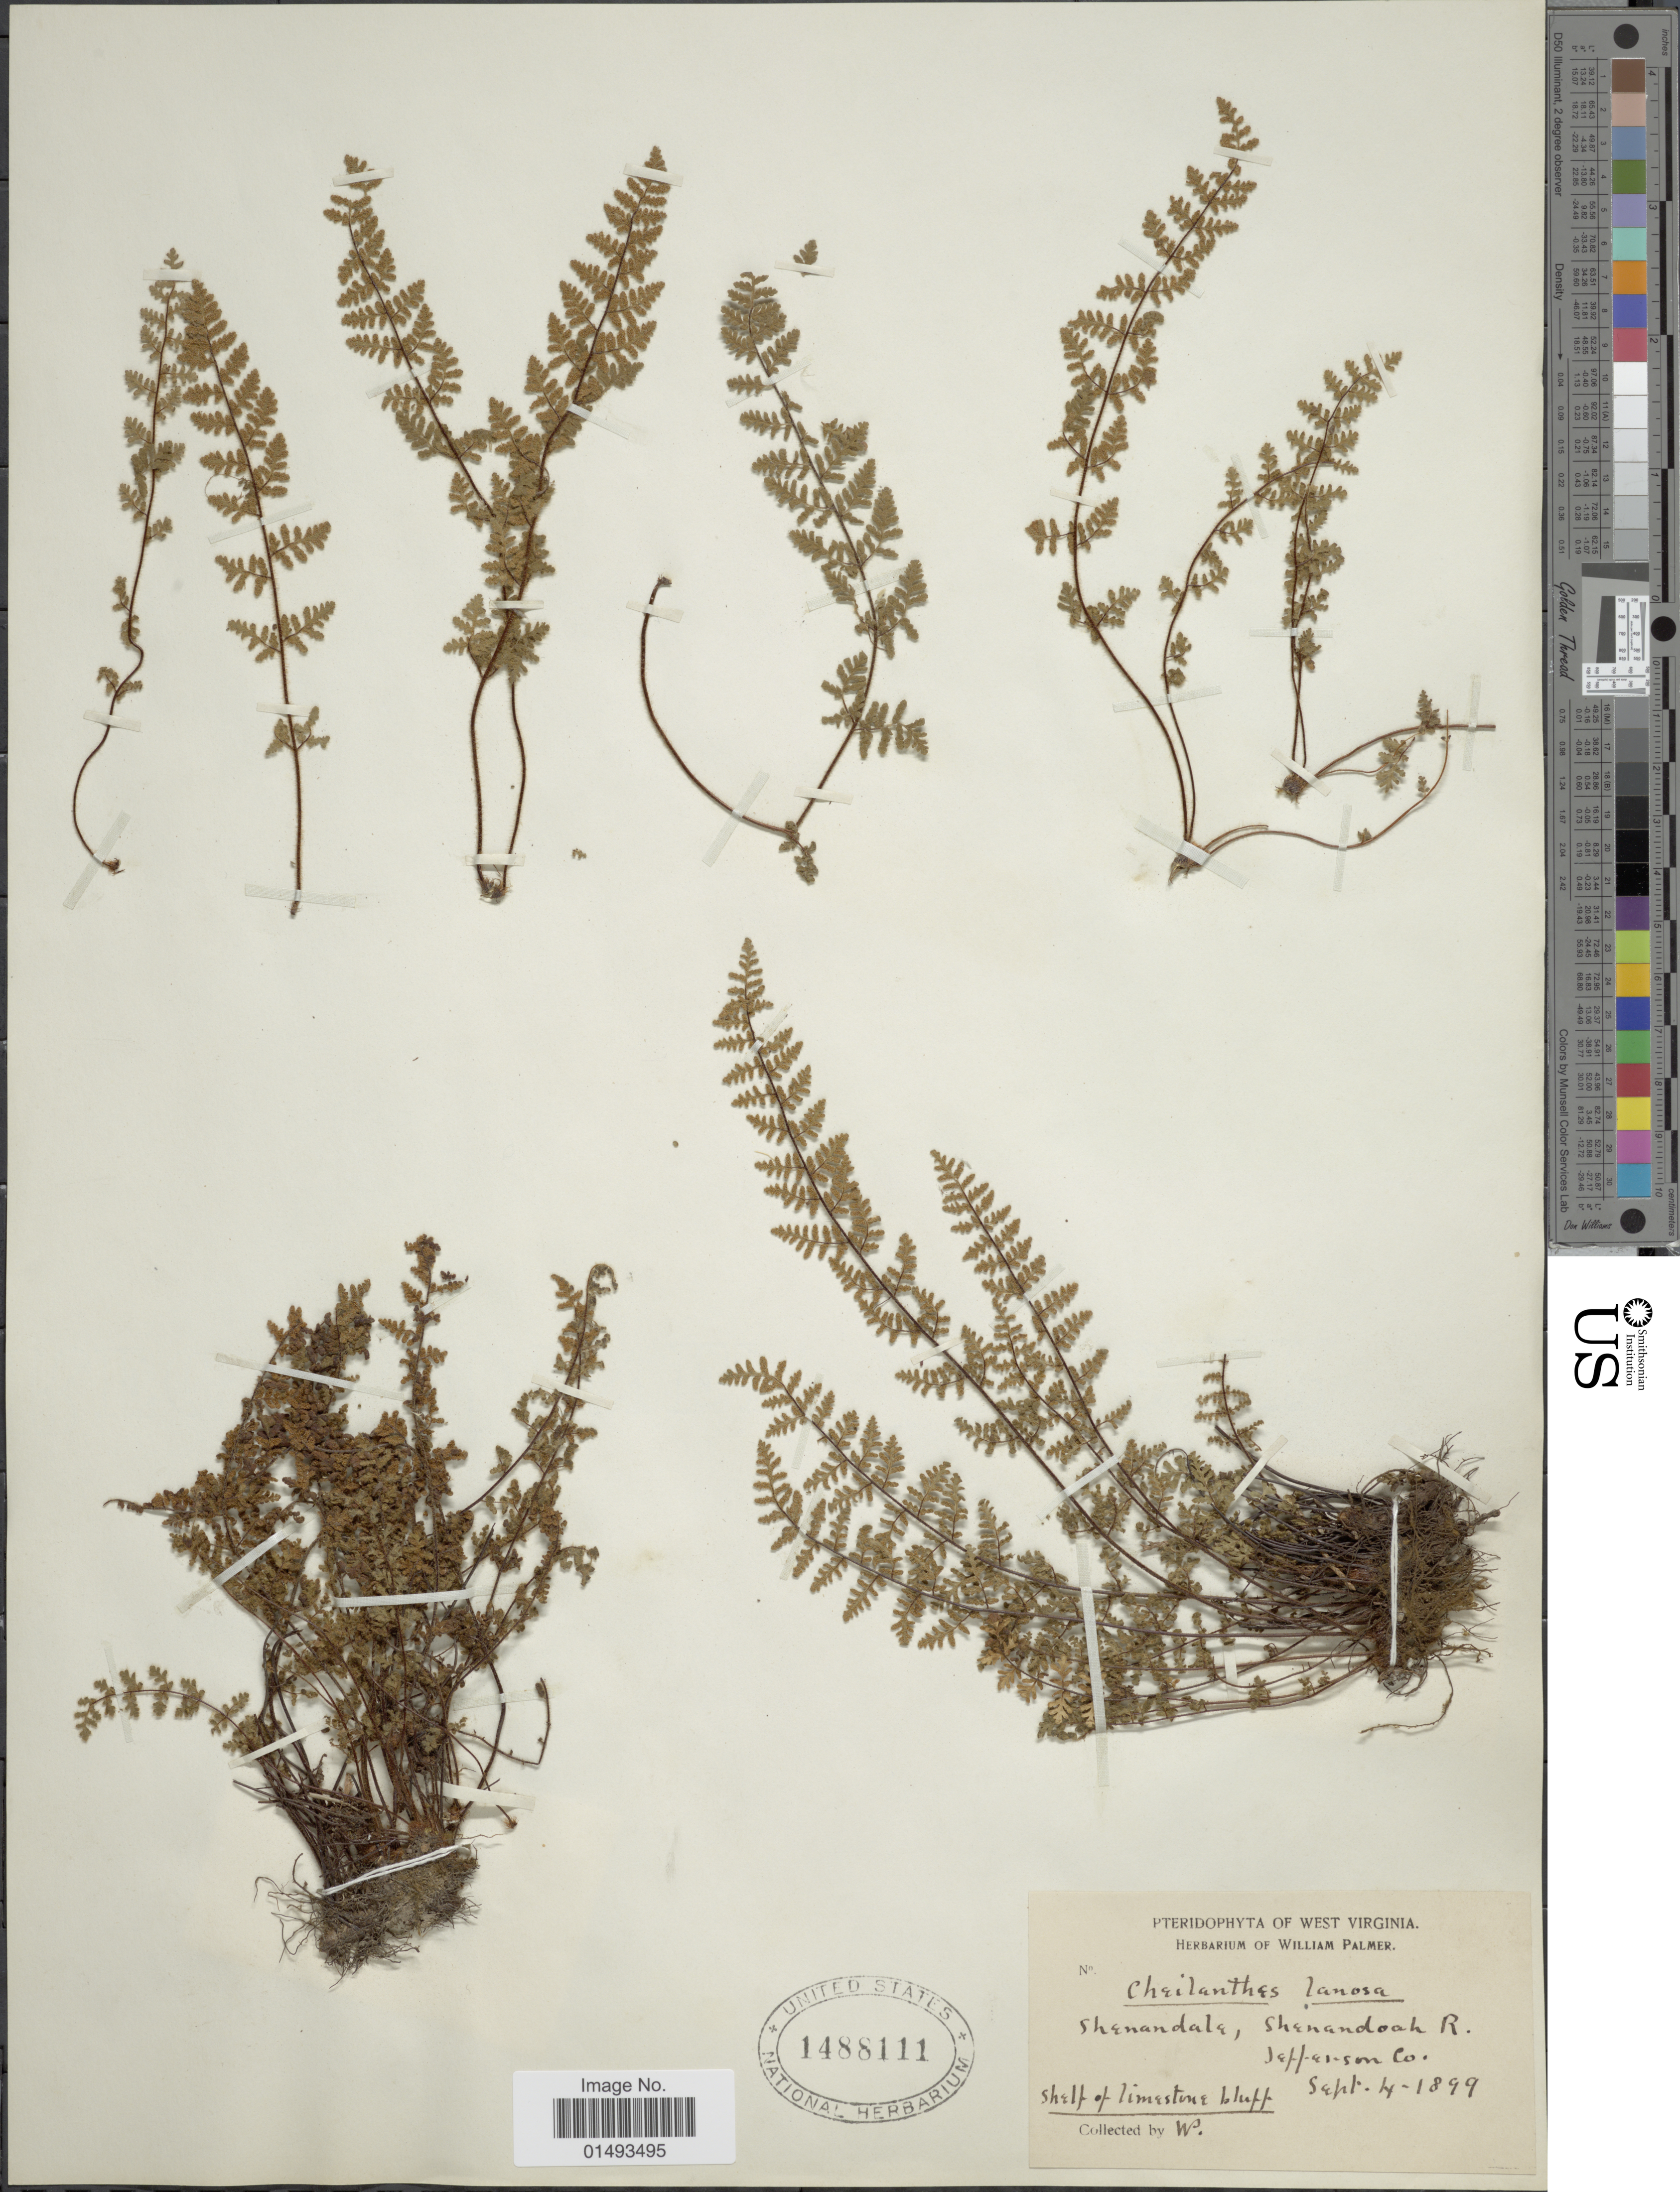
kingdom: Plantae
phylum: Tracheophyta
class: Polypodiopsida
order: Polypodiales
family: Pteridaceae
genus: Myriopteris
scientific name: Myriopteris lanosa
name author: (Michx.) Grusz & Windham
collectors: W. Palmer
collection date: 1899-09-04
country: United States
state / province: West Virginia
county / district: Jefferson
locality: Pterdophyta of West Virginia, Shenandala, Shenandoah R. Jefferson Co. Shelf of Limestone bluff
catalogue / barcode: US 1488111